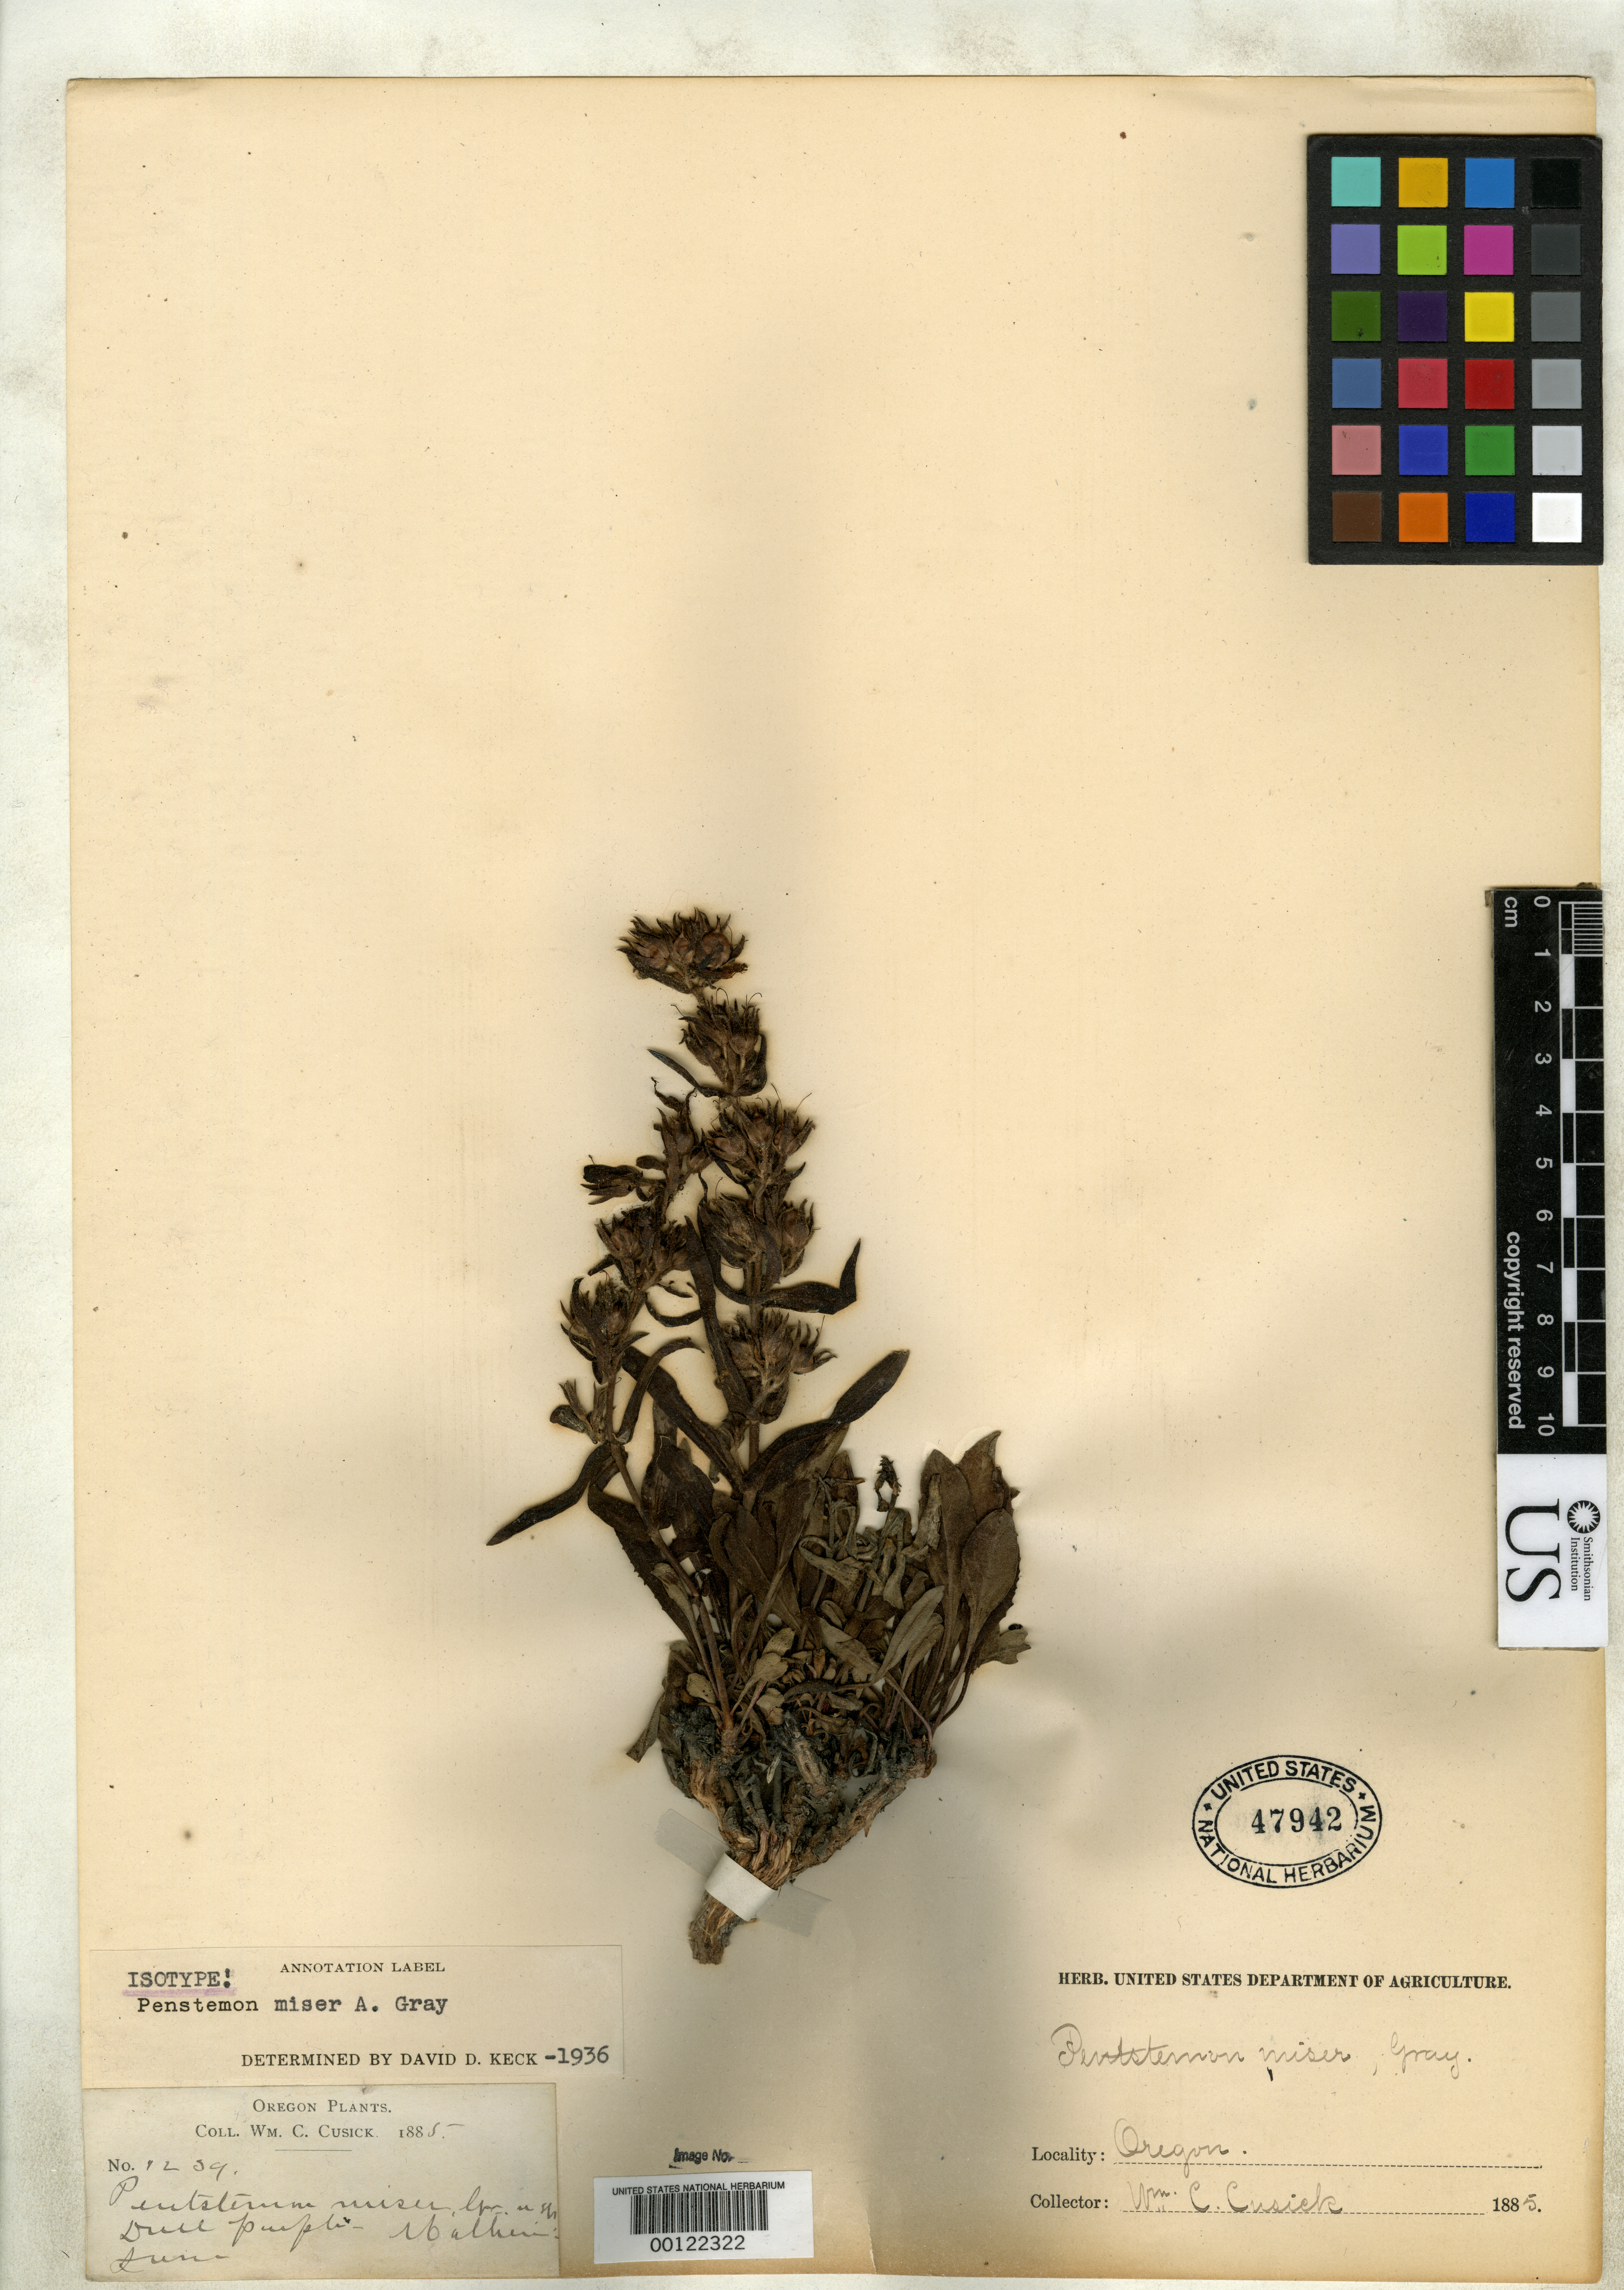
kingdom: Plantae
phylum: Tracheophyta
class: Magnoliopsida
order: Lamiales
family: Plantaginaceae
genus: Penstemon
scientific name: Penstemon miser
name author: A. Gray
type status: Isotype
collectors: W. C. Cusick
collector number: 1259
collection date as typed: Jun 1885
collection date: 1885-06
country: United States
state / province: Oregon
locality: Malheur River.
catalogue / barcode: US 47942